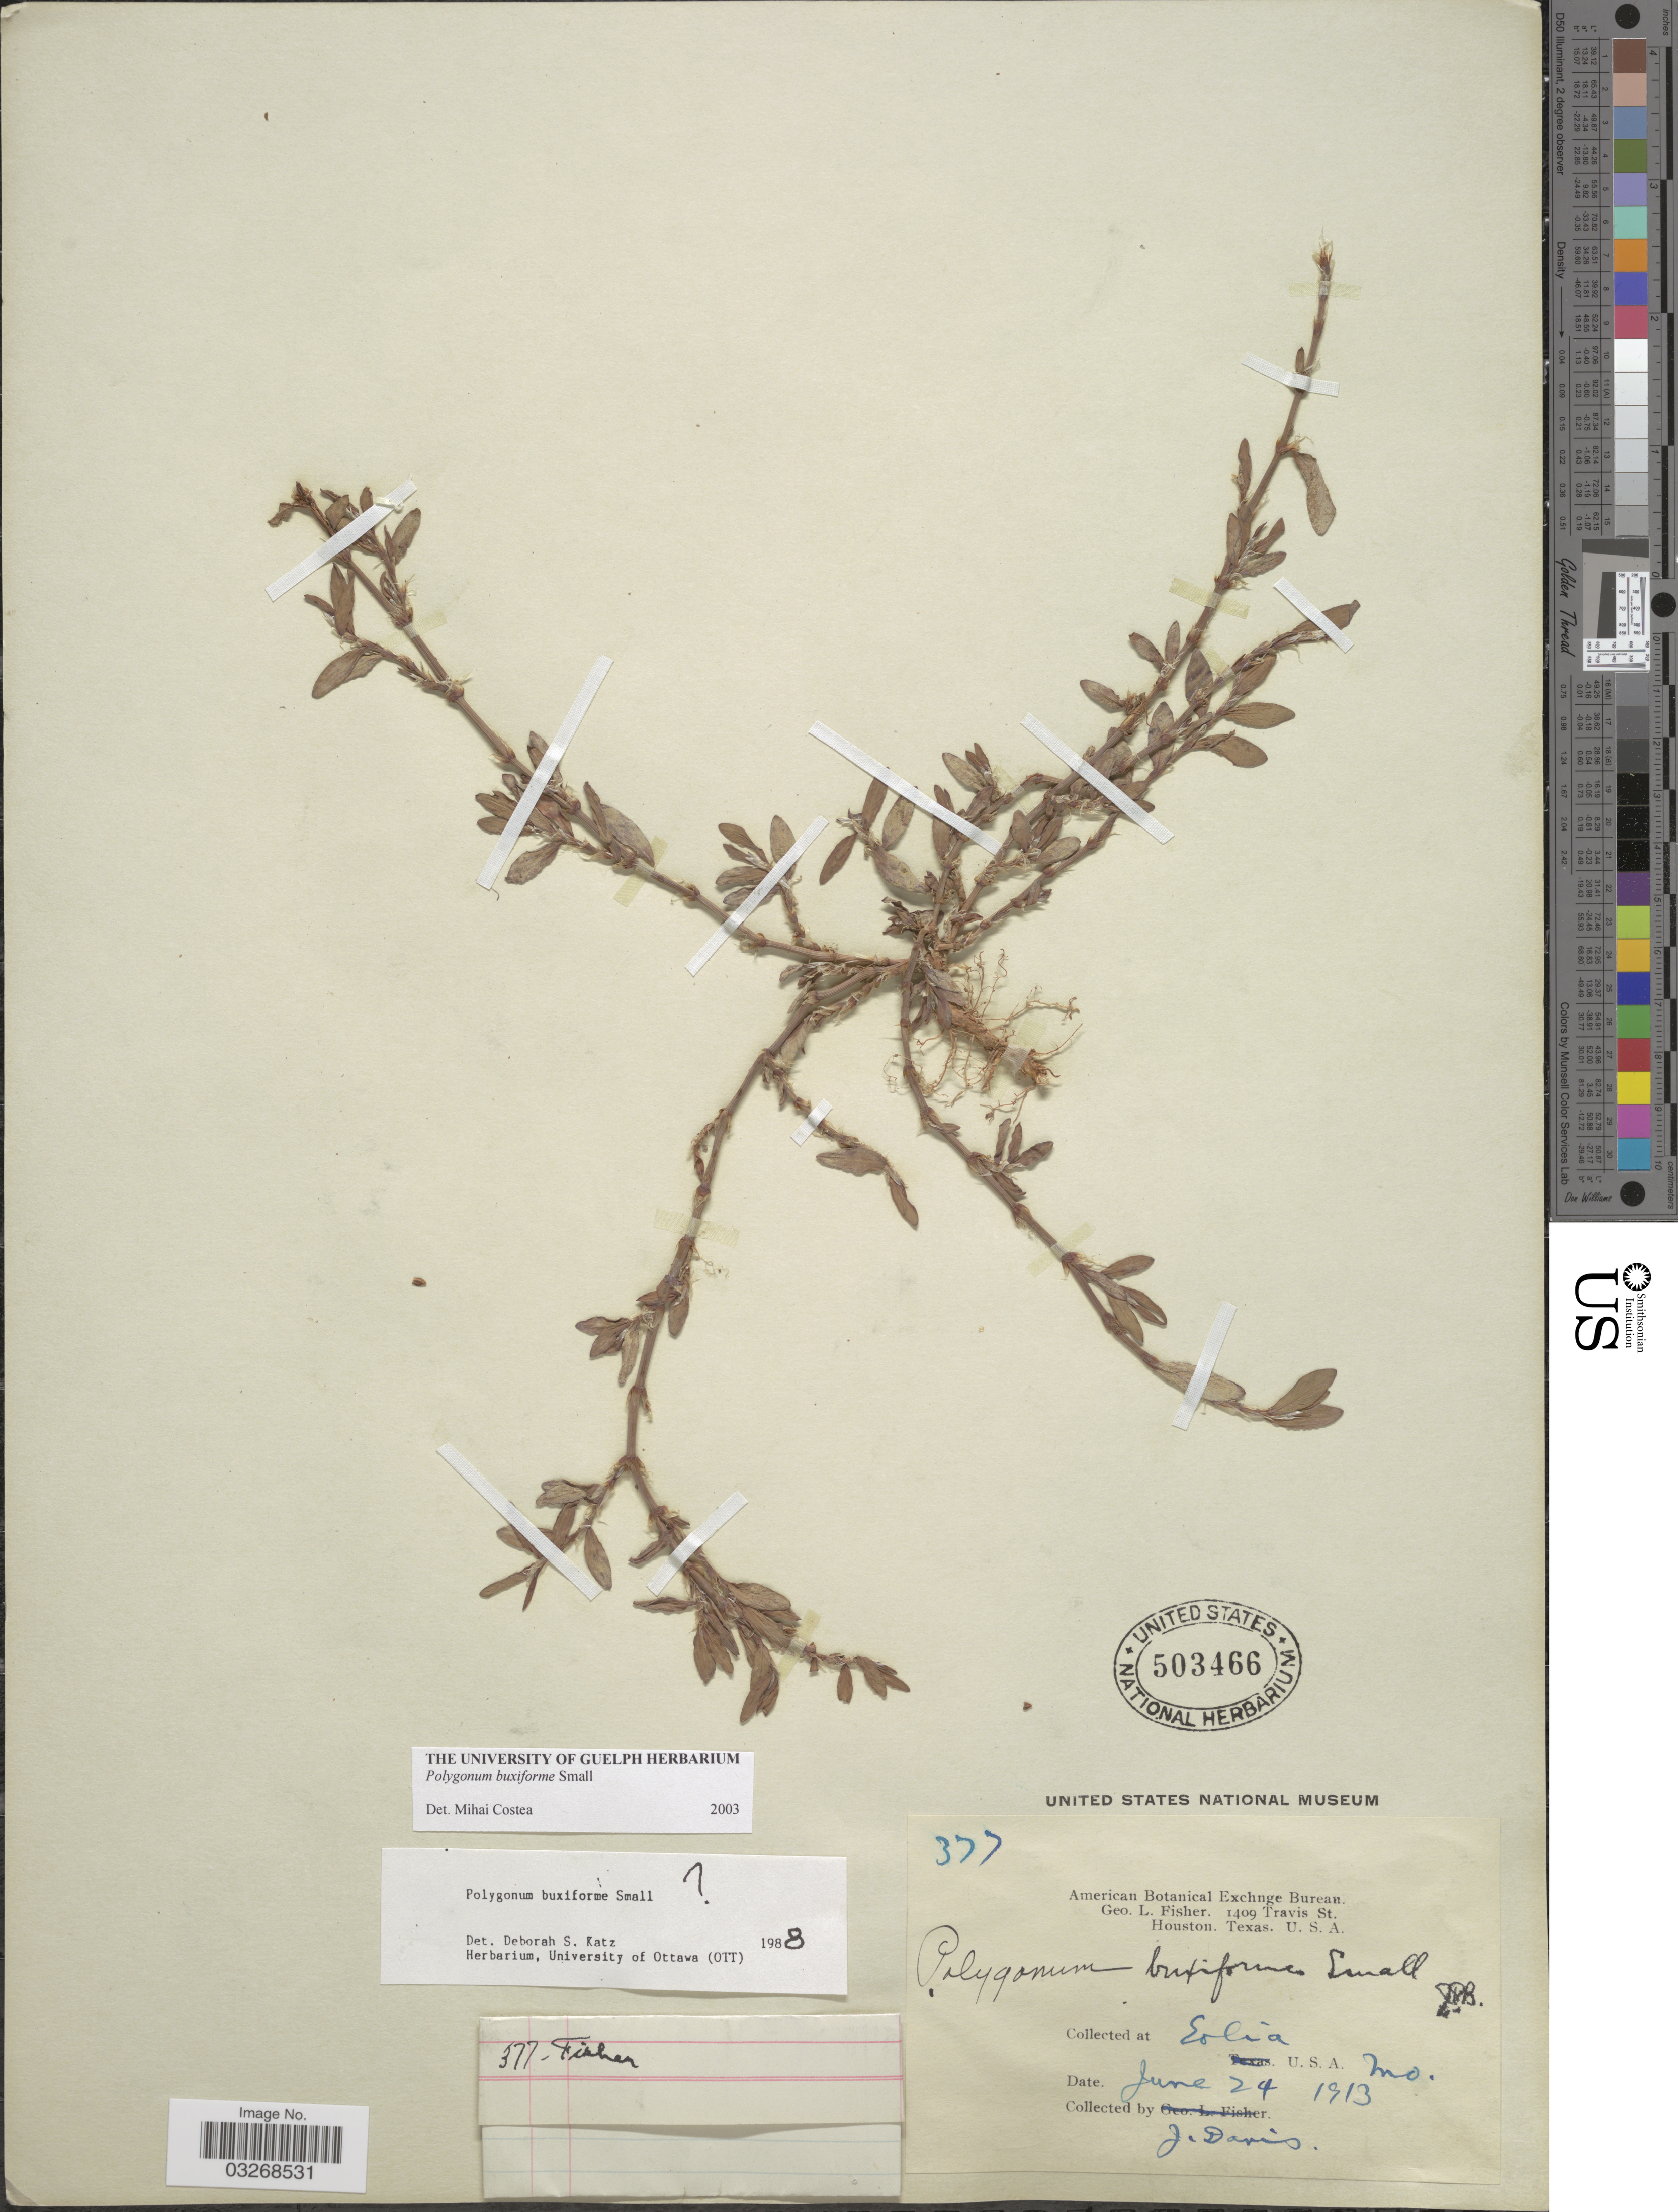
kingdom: Plantae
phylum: Tracheophyta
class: Magnoliopsida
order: Caryophyllales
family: Polygonaceae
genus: Polygonum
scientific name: Polygonum buxiforme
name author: Small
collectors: J. Davis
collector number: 377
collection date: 1913-06-24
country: United States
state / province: Missouri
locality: Eolia.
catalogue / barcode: US 503466